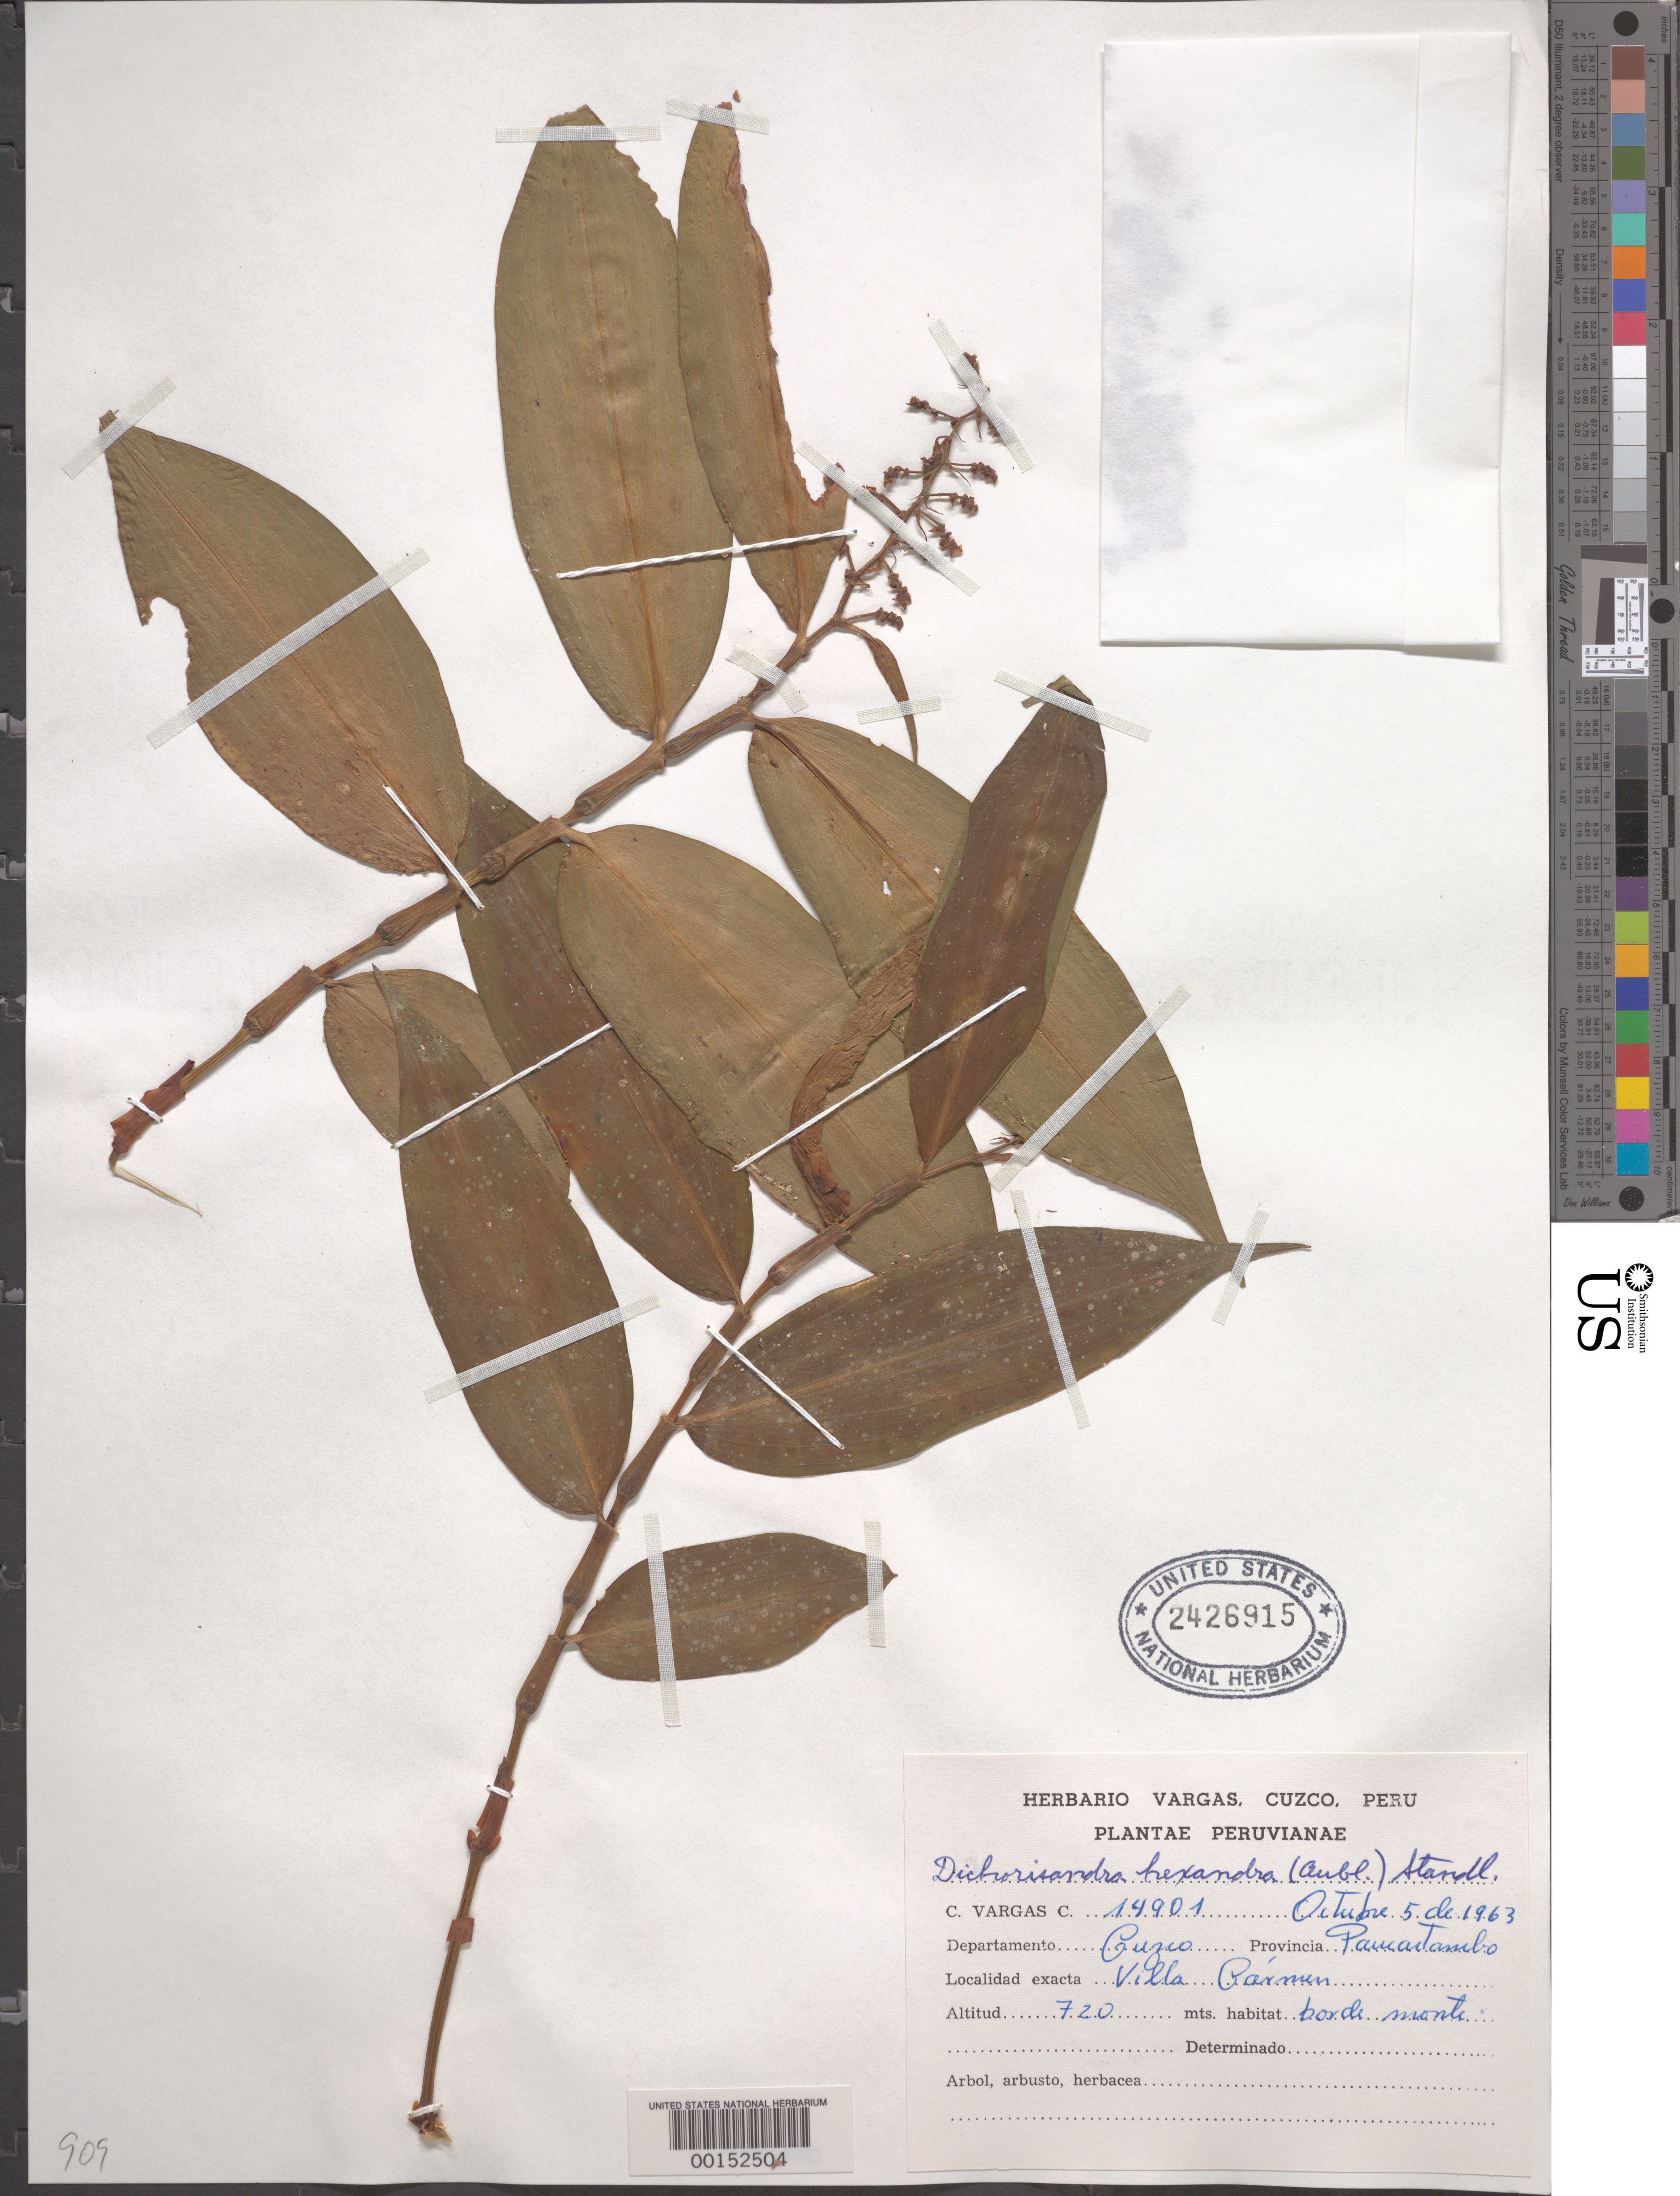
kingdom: Plantae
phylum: Tracheophyta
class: Liliopsida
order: Commelinales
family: Commelinaceae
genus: Dichorisandra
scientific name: Dichorisandra hexandra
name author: (Aubl.) Standl.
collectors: C. Vargas Calderón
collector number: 14901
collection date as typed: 05 Oct 1963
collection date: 1963-10-05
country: Peru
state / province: Cusco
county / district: Paucartambo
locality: Villa Carmen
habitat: Mountain side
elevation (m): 720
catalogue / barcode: US 2426915